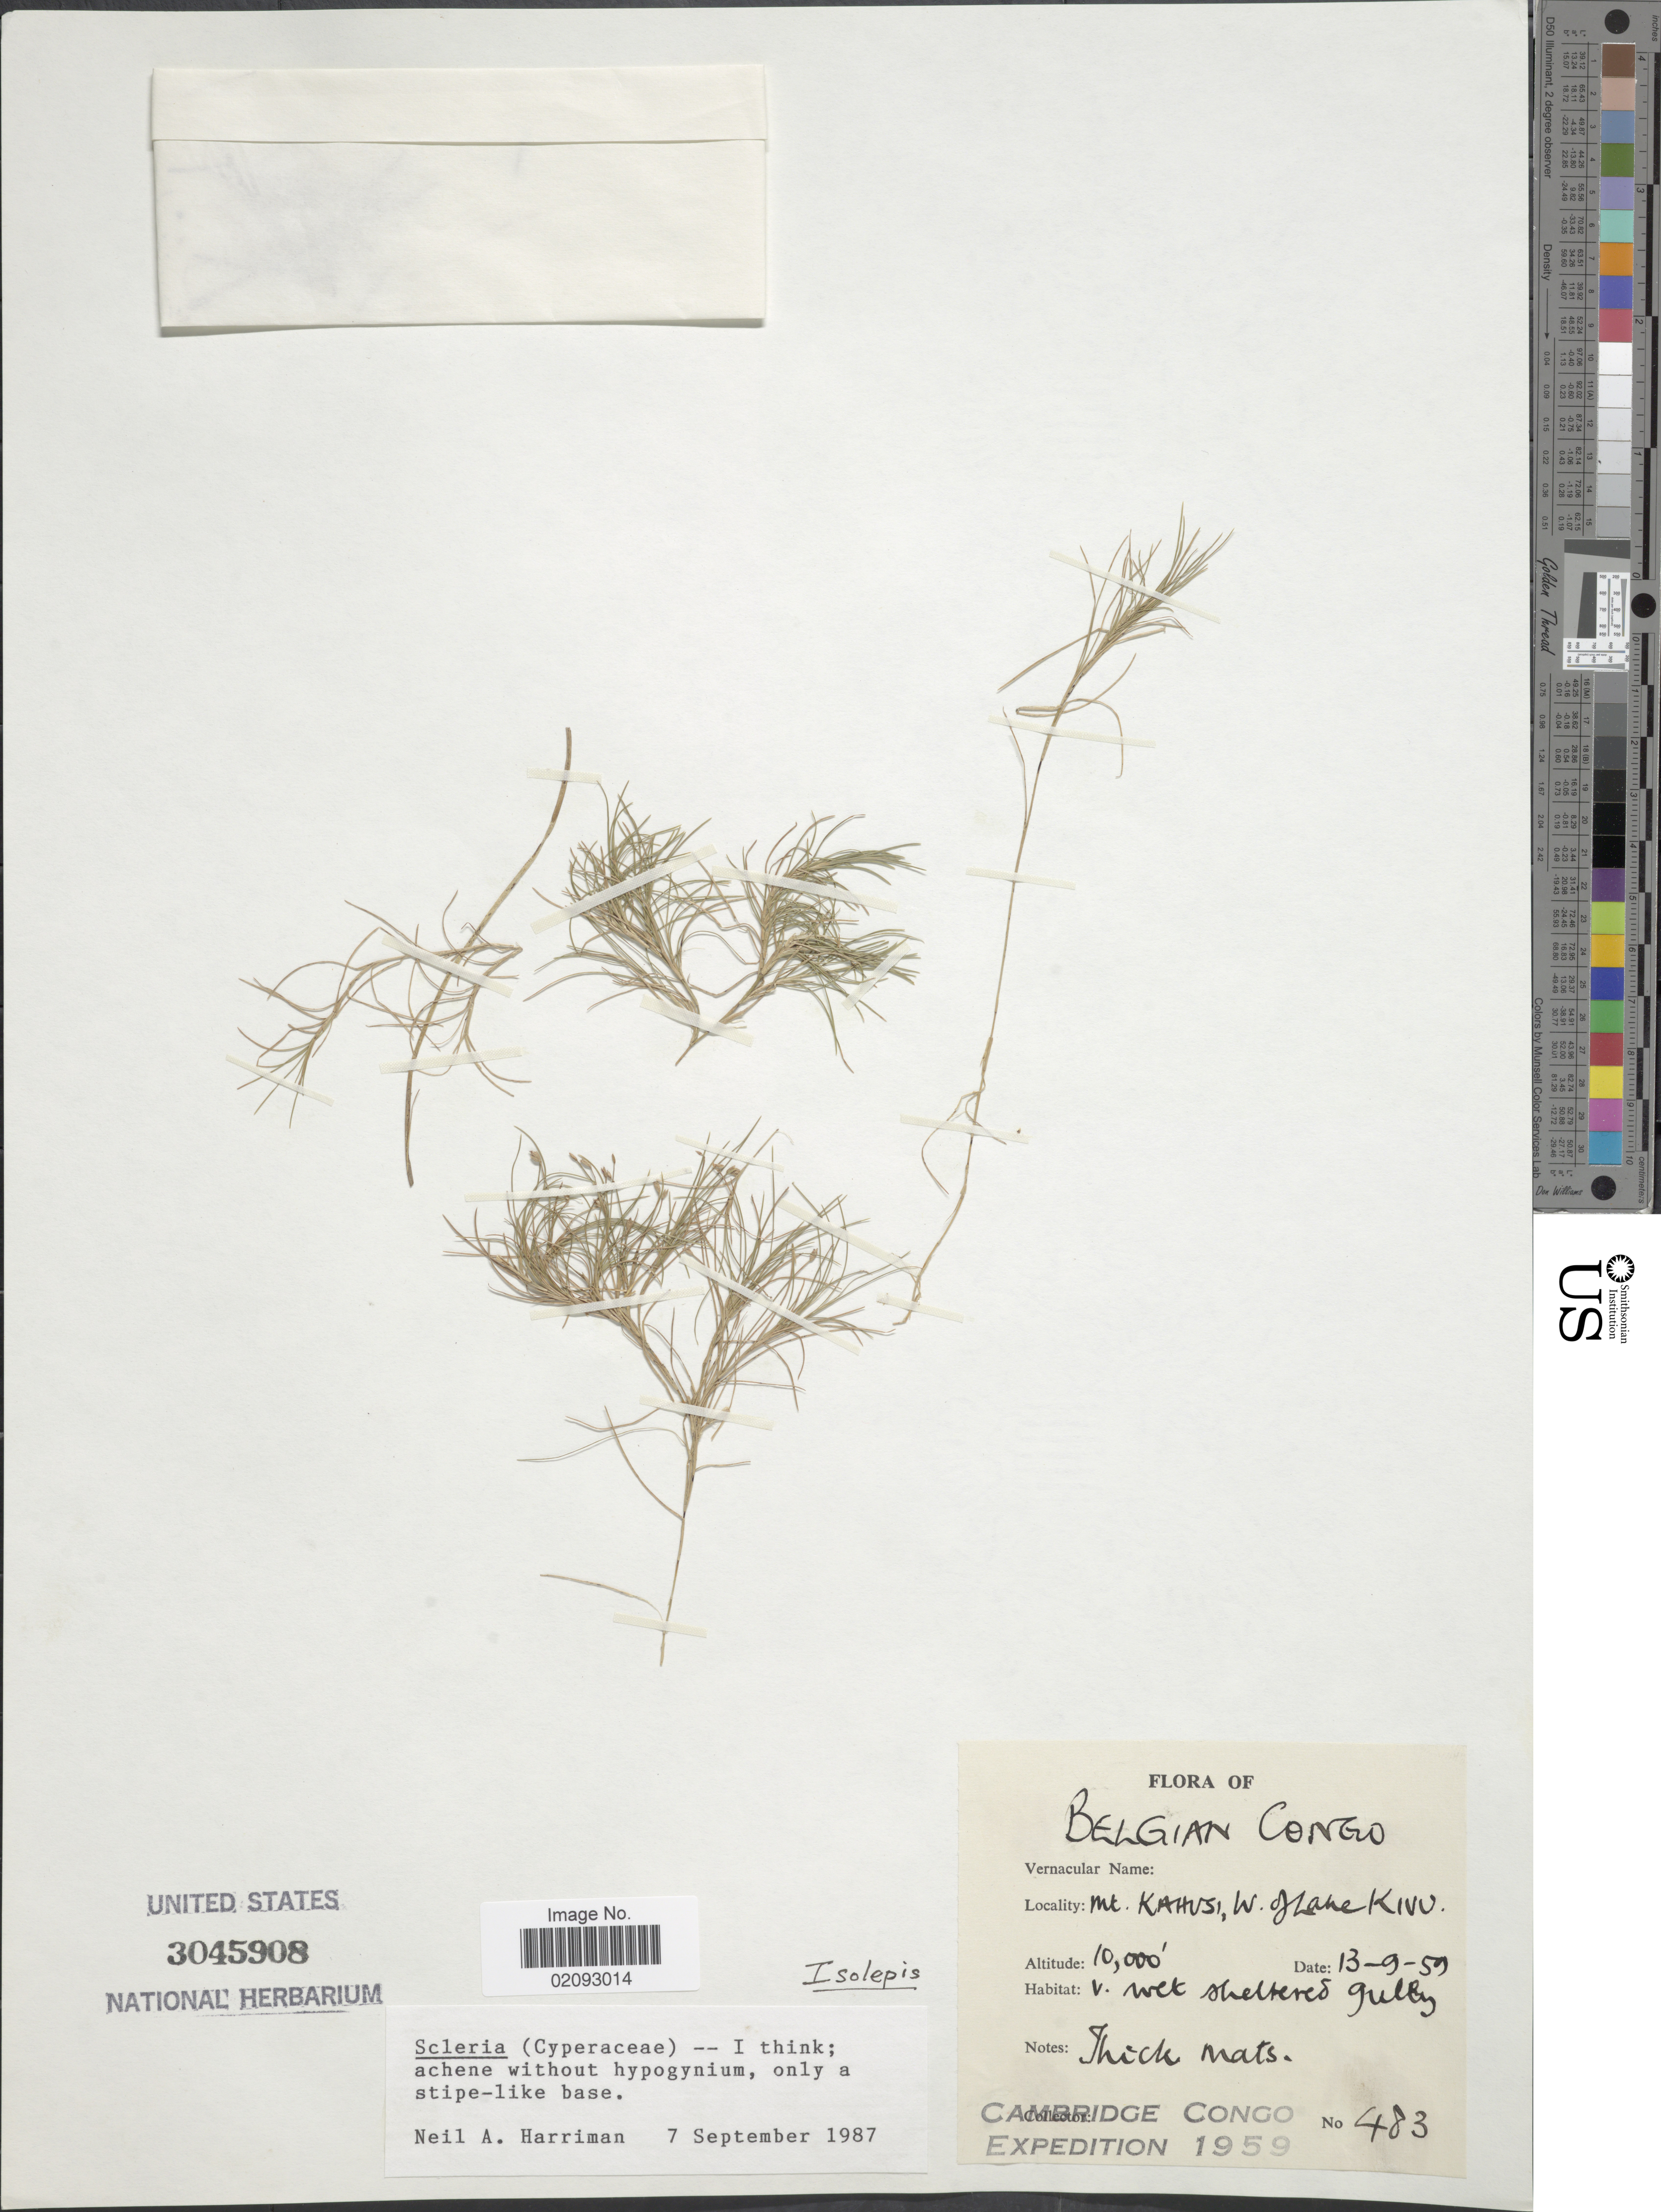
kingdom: Plantae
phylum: Tracheophyta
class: Liliopsida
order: Poales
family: Cyperaceae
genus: Isolepis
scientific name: Isolepis fluitans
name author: (L.) R. Br.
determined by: Strong, Mark T., (BOT), Smithsonian Institution - National Museum of Natural History (UNITED STATES)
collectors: Cambridge Congo Expedition 1959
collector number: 483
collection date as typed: Transcribed d/m/y: 13/9/59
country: Congo, Democratic Republic of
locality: Belgian Congo, Mt Kahvs., W of Lake Kivu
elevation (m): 3048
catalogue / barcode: US 3045908